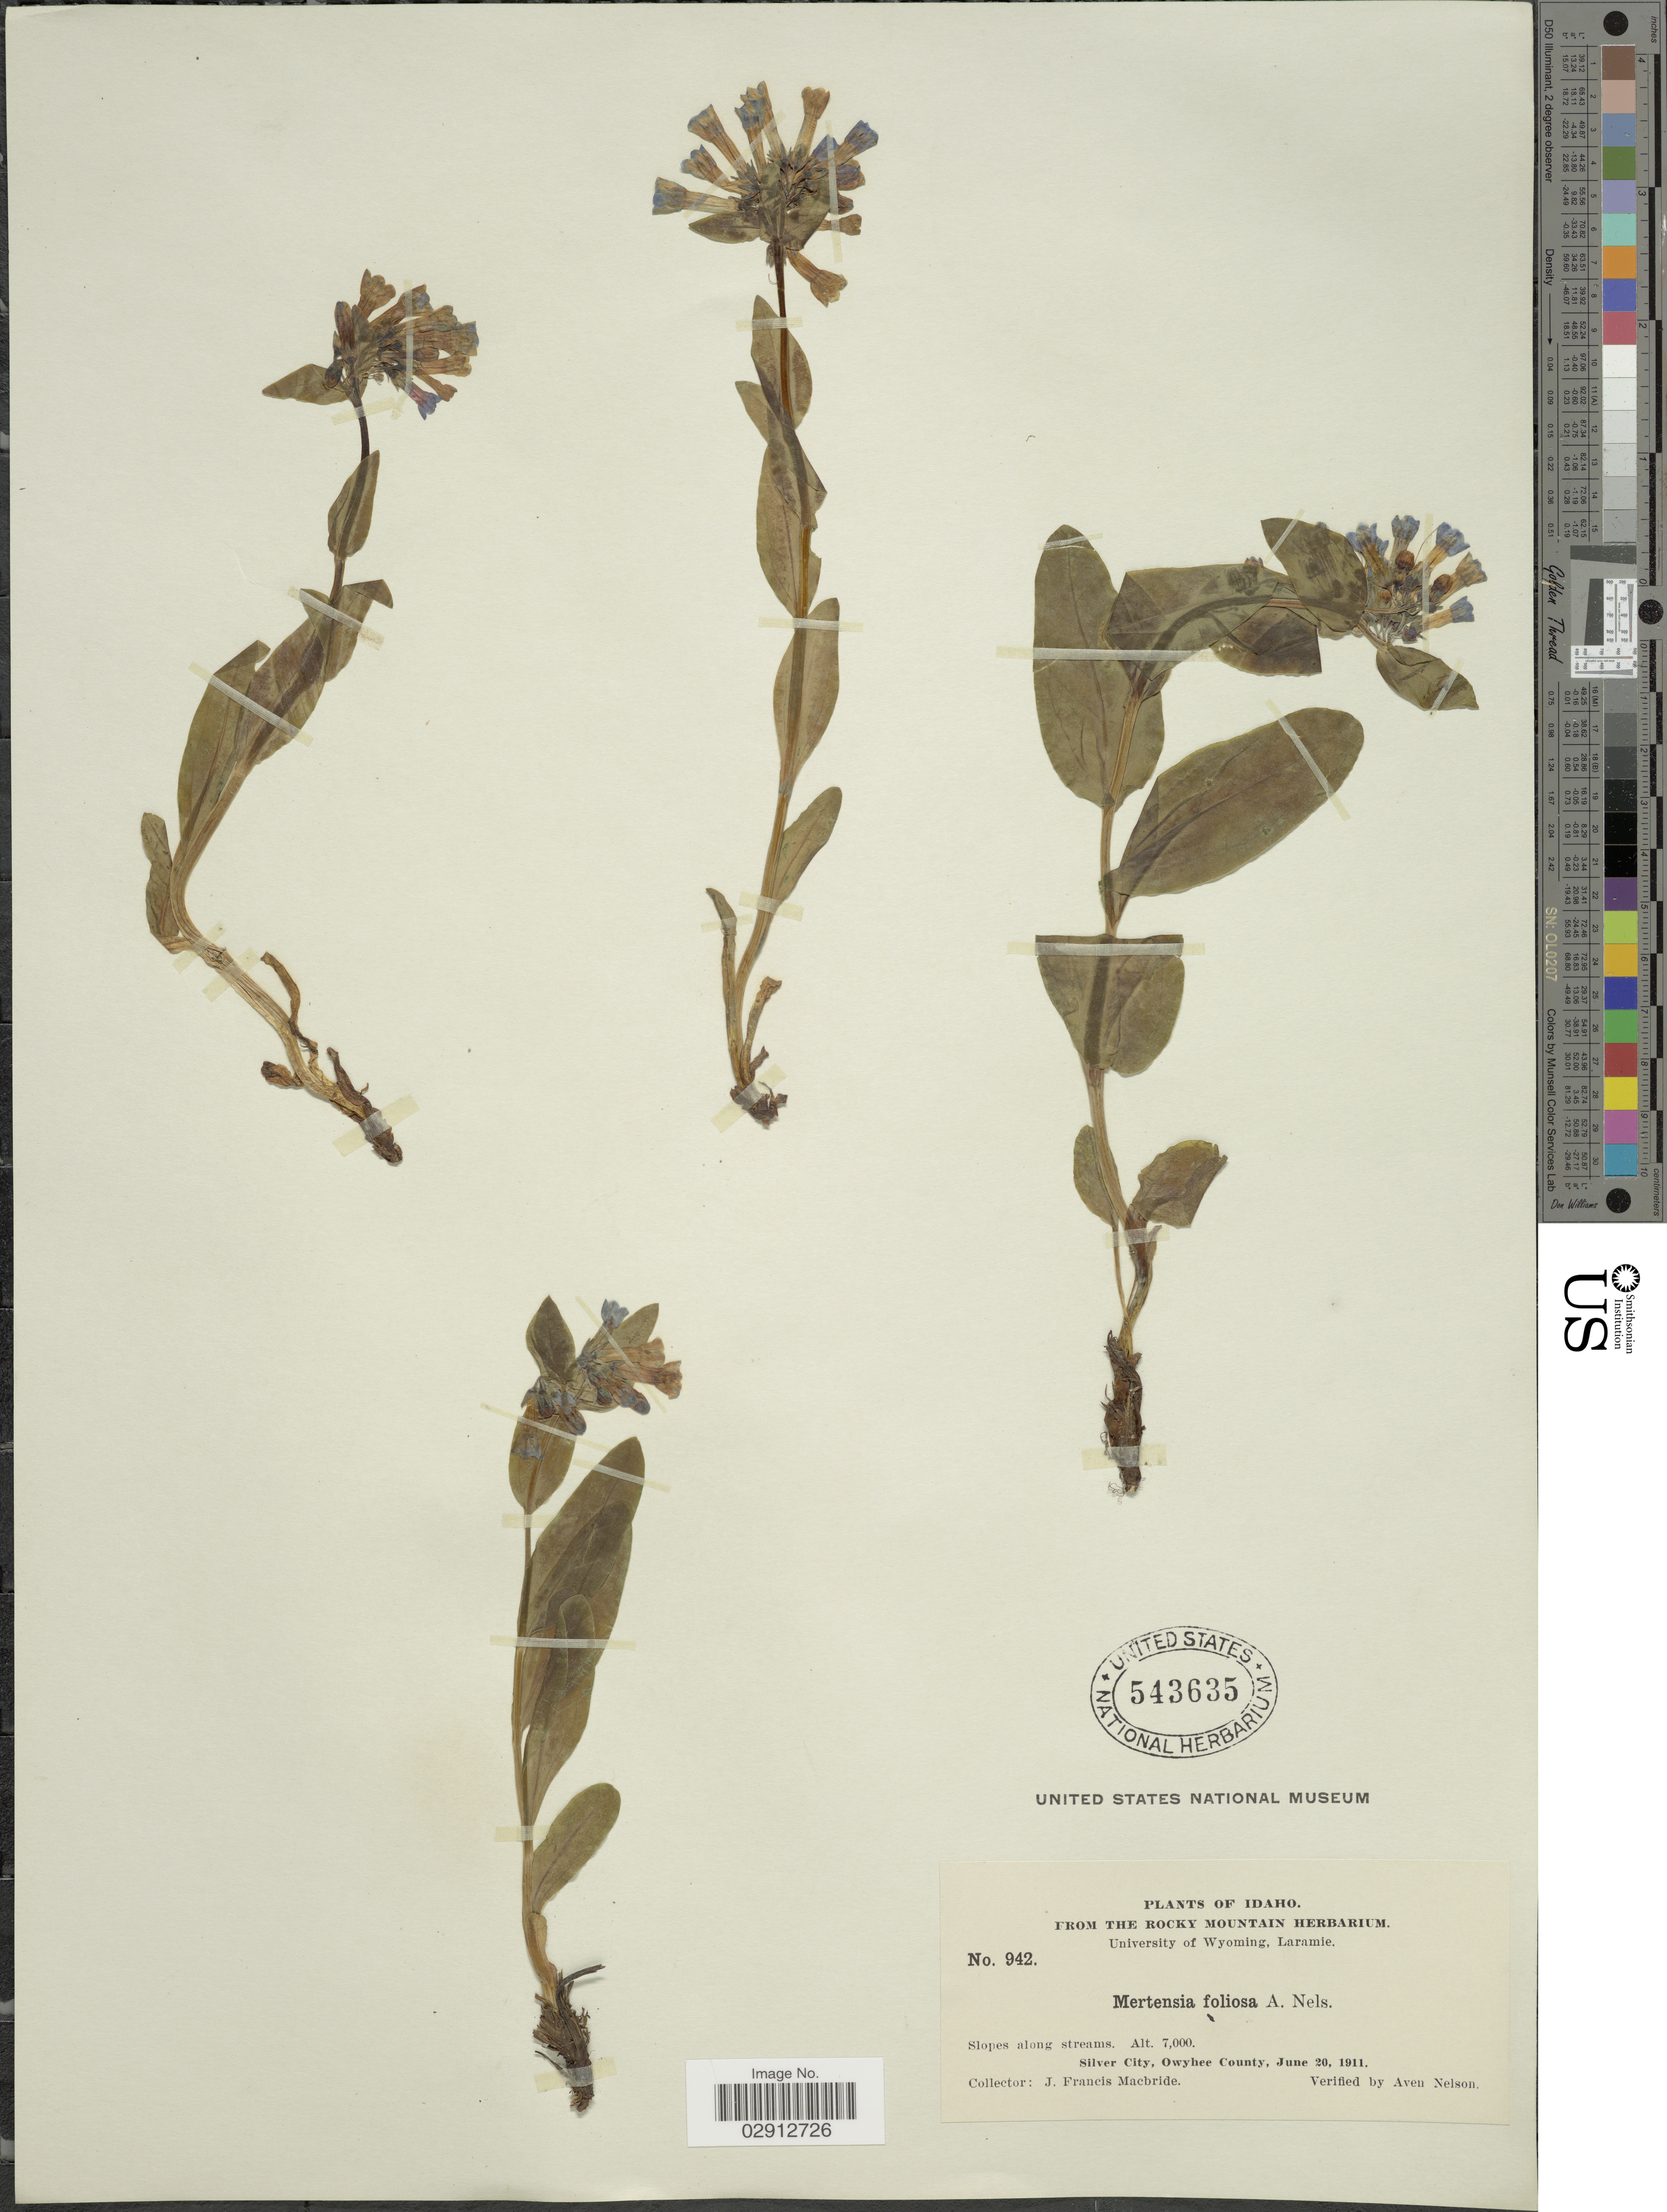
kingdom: Plantae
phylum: Tracheophyta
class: Magnoliopsida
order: Boraginales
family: Boraginaceae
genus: Mertensia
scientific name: Mertensia oblongifolia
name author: (Nutt.) G. Don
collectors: J. F. Macbride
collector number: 942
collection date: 1911-06-20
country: United States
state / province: Idaho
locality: Silver City, Owyhee County.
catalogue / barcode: US 543635